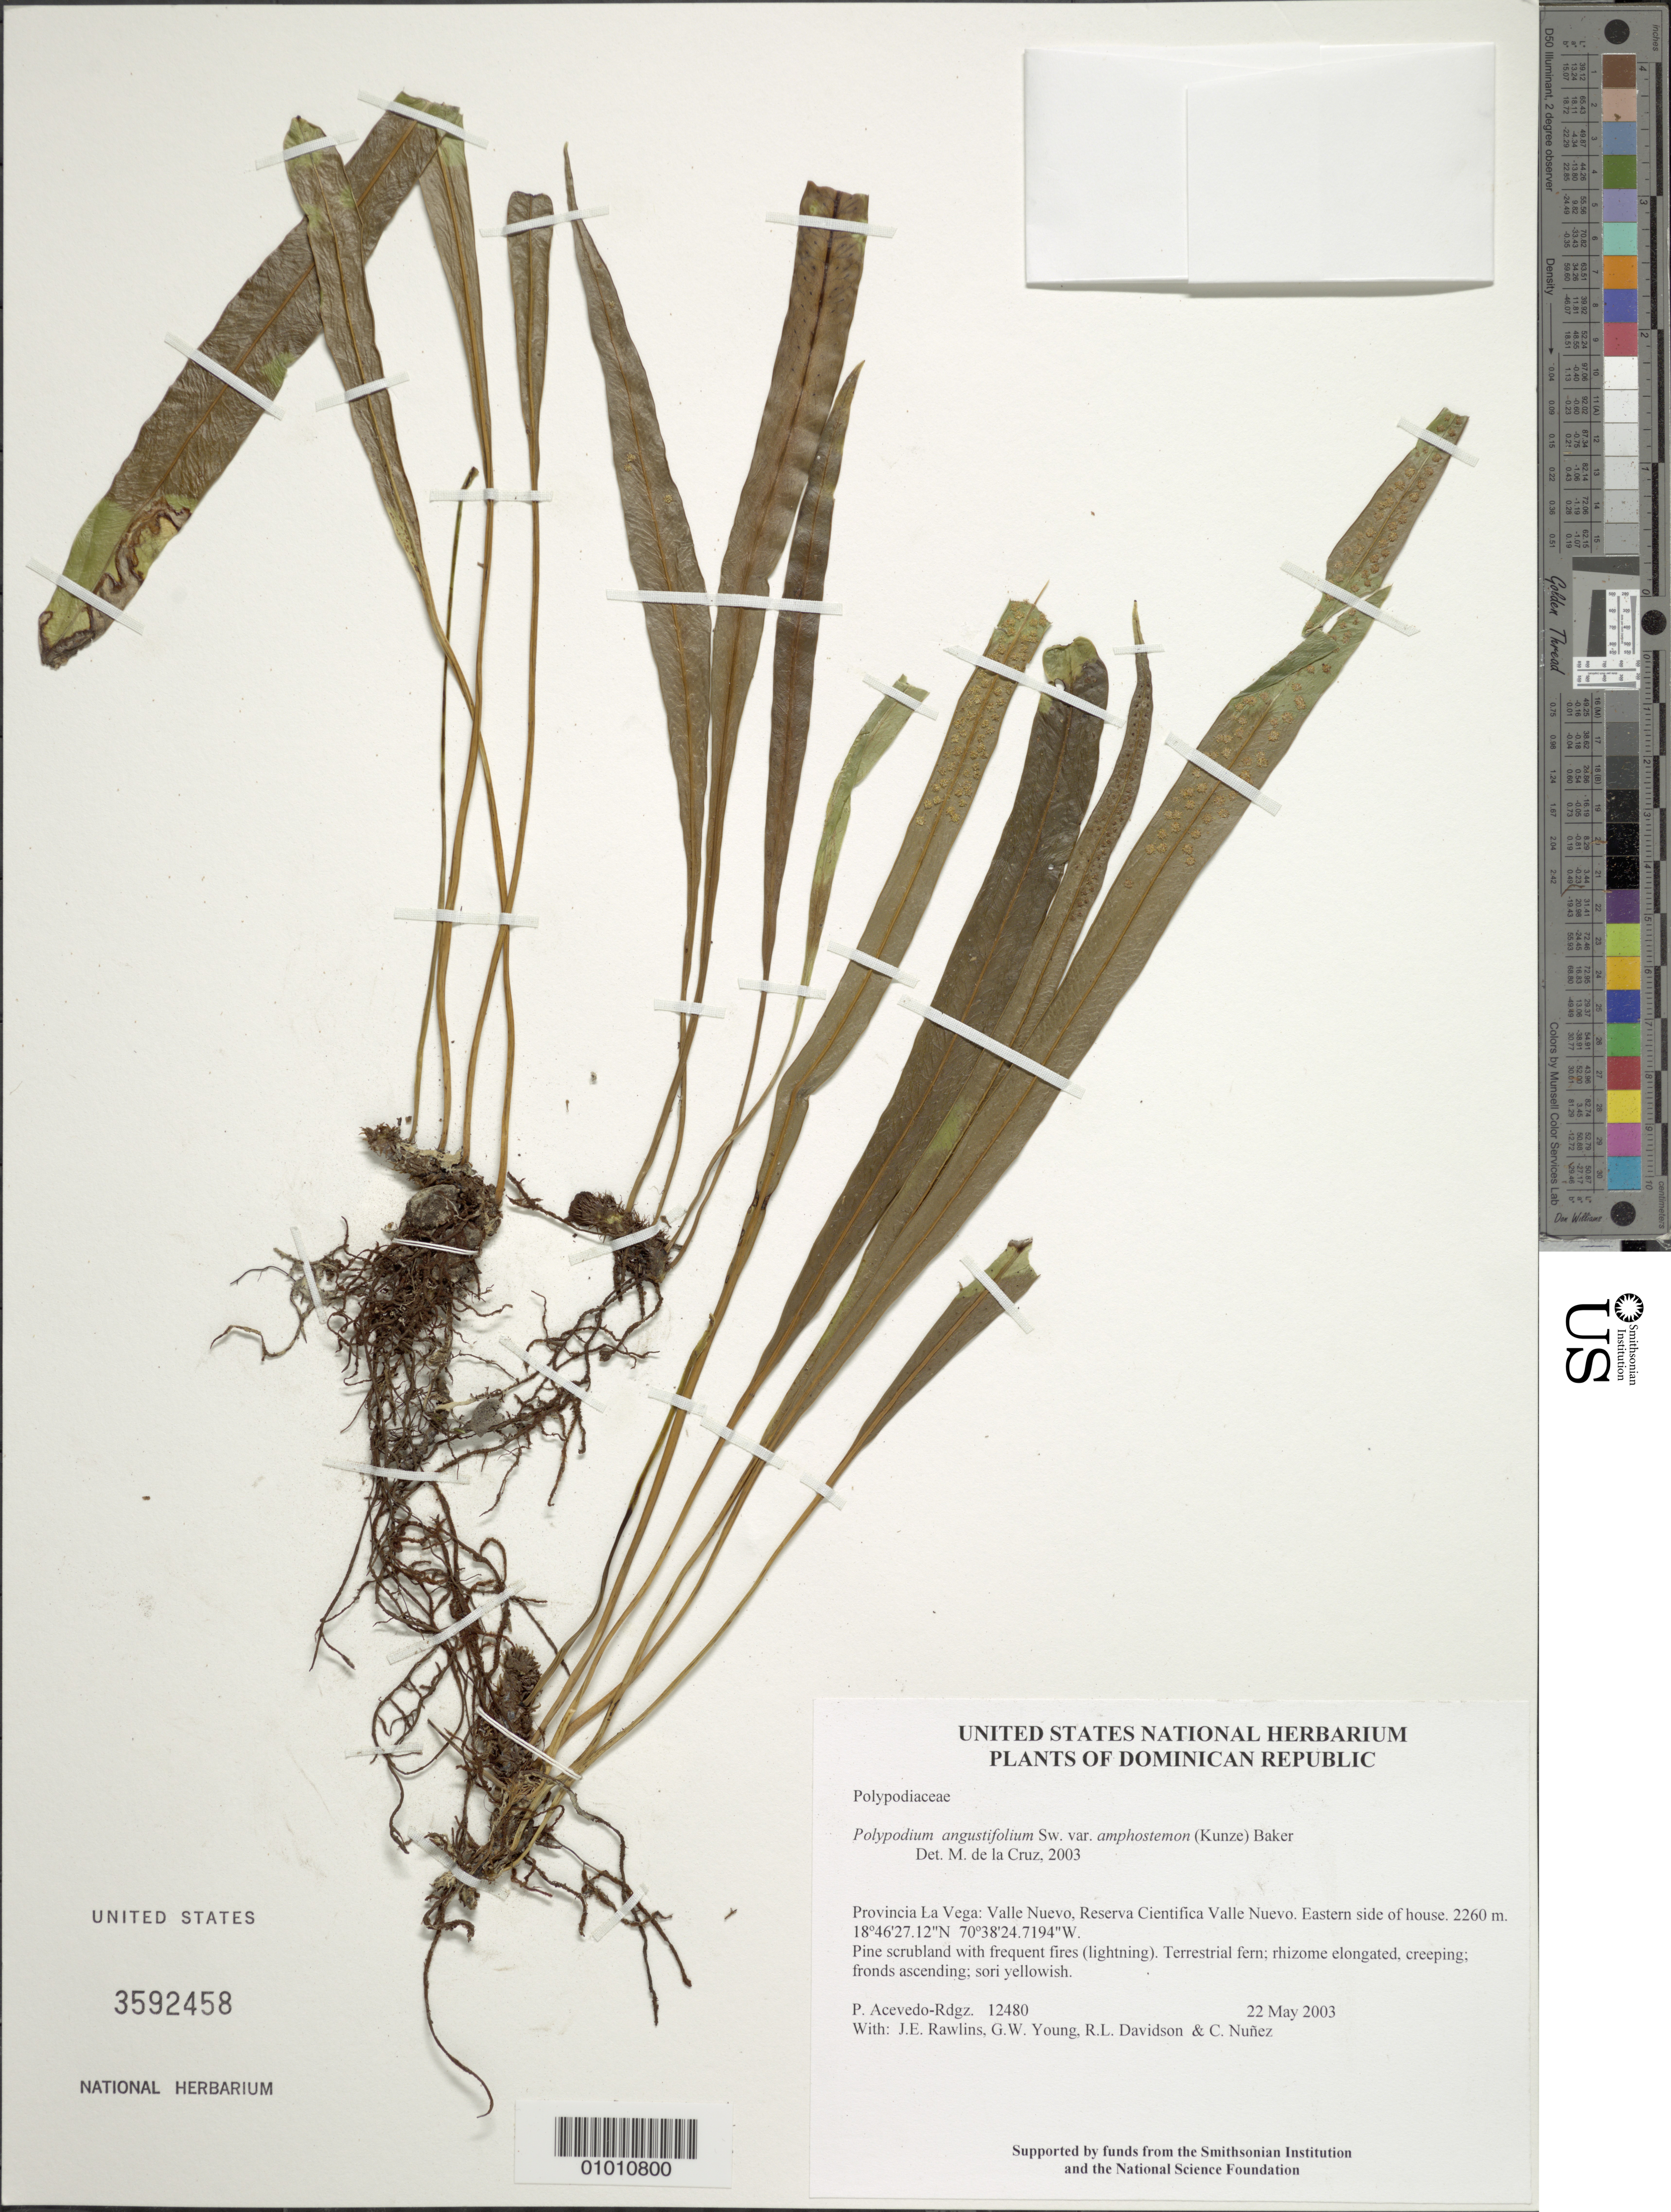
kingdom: Plantae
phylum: Tracheophyta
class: Polypodiopsida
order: Polypodiales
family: Polypodiaceae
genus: Campyloneurum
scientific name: Campyloneurum angustifolium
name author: (Sw.) Fée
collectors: P. Acevedo-Rodr., J. Rawlins, G. Young, R. Davidson & C. Nunez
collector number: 12480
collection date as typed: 22 May 2003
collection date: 2003-05-22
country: Dominican Republic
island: Hispaniola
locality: Provincia La Vega: Valle Nuevo, Reserva Cientifica Valle Nuevo. Eastern side of house.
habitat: Pine scrubland with frequent fires (lightning).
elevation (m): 2260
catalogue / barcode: US 3592458